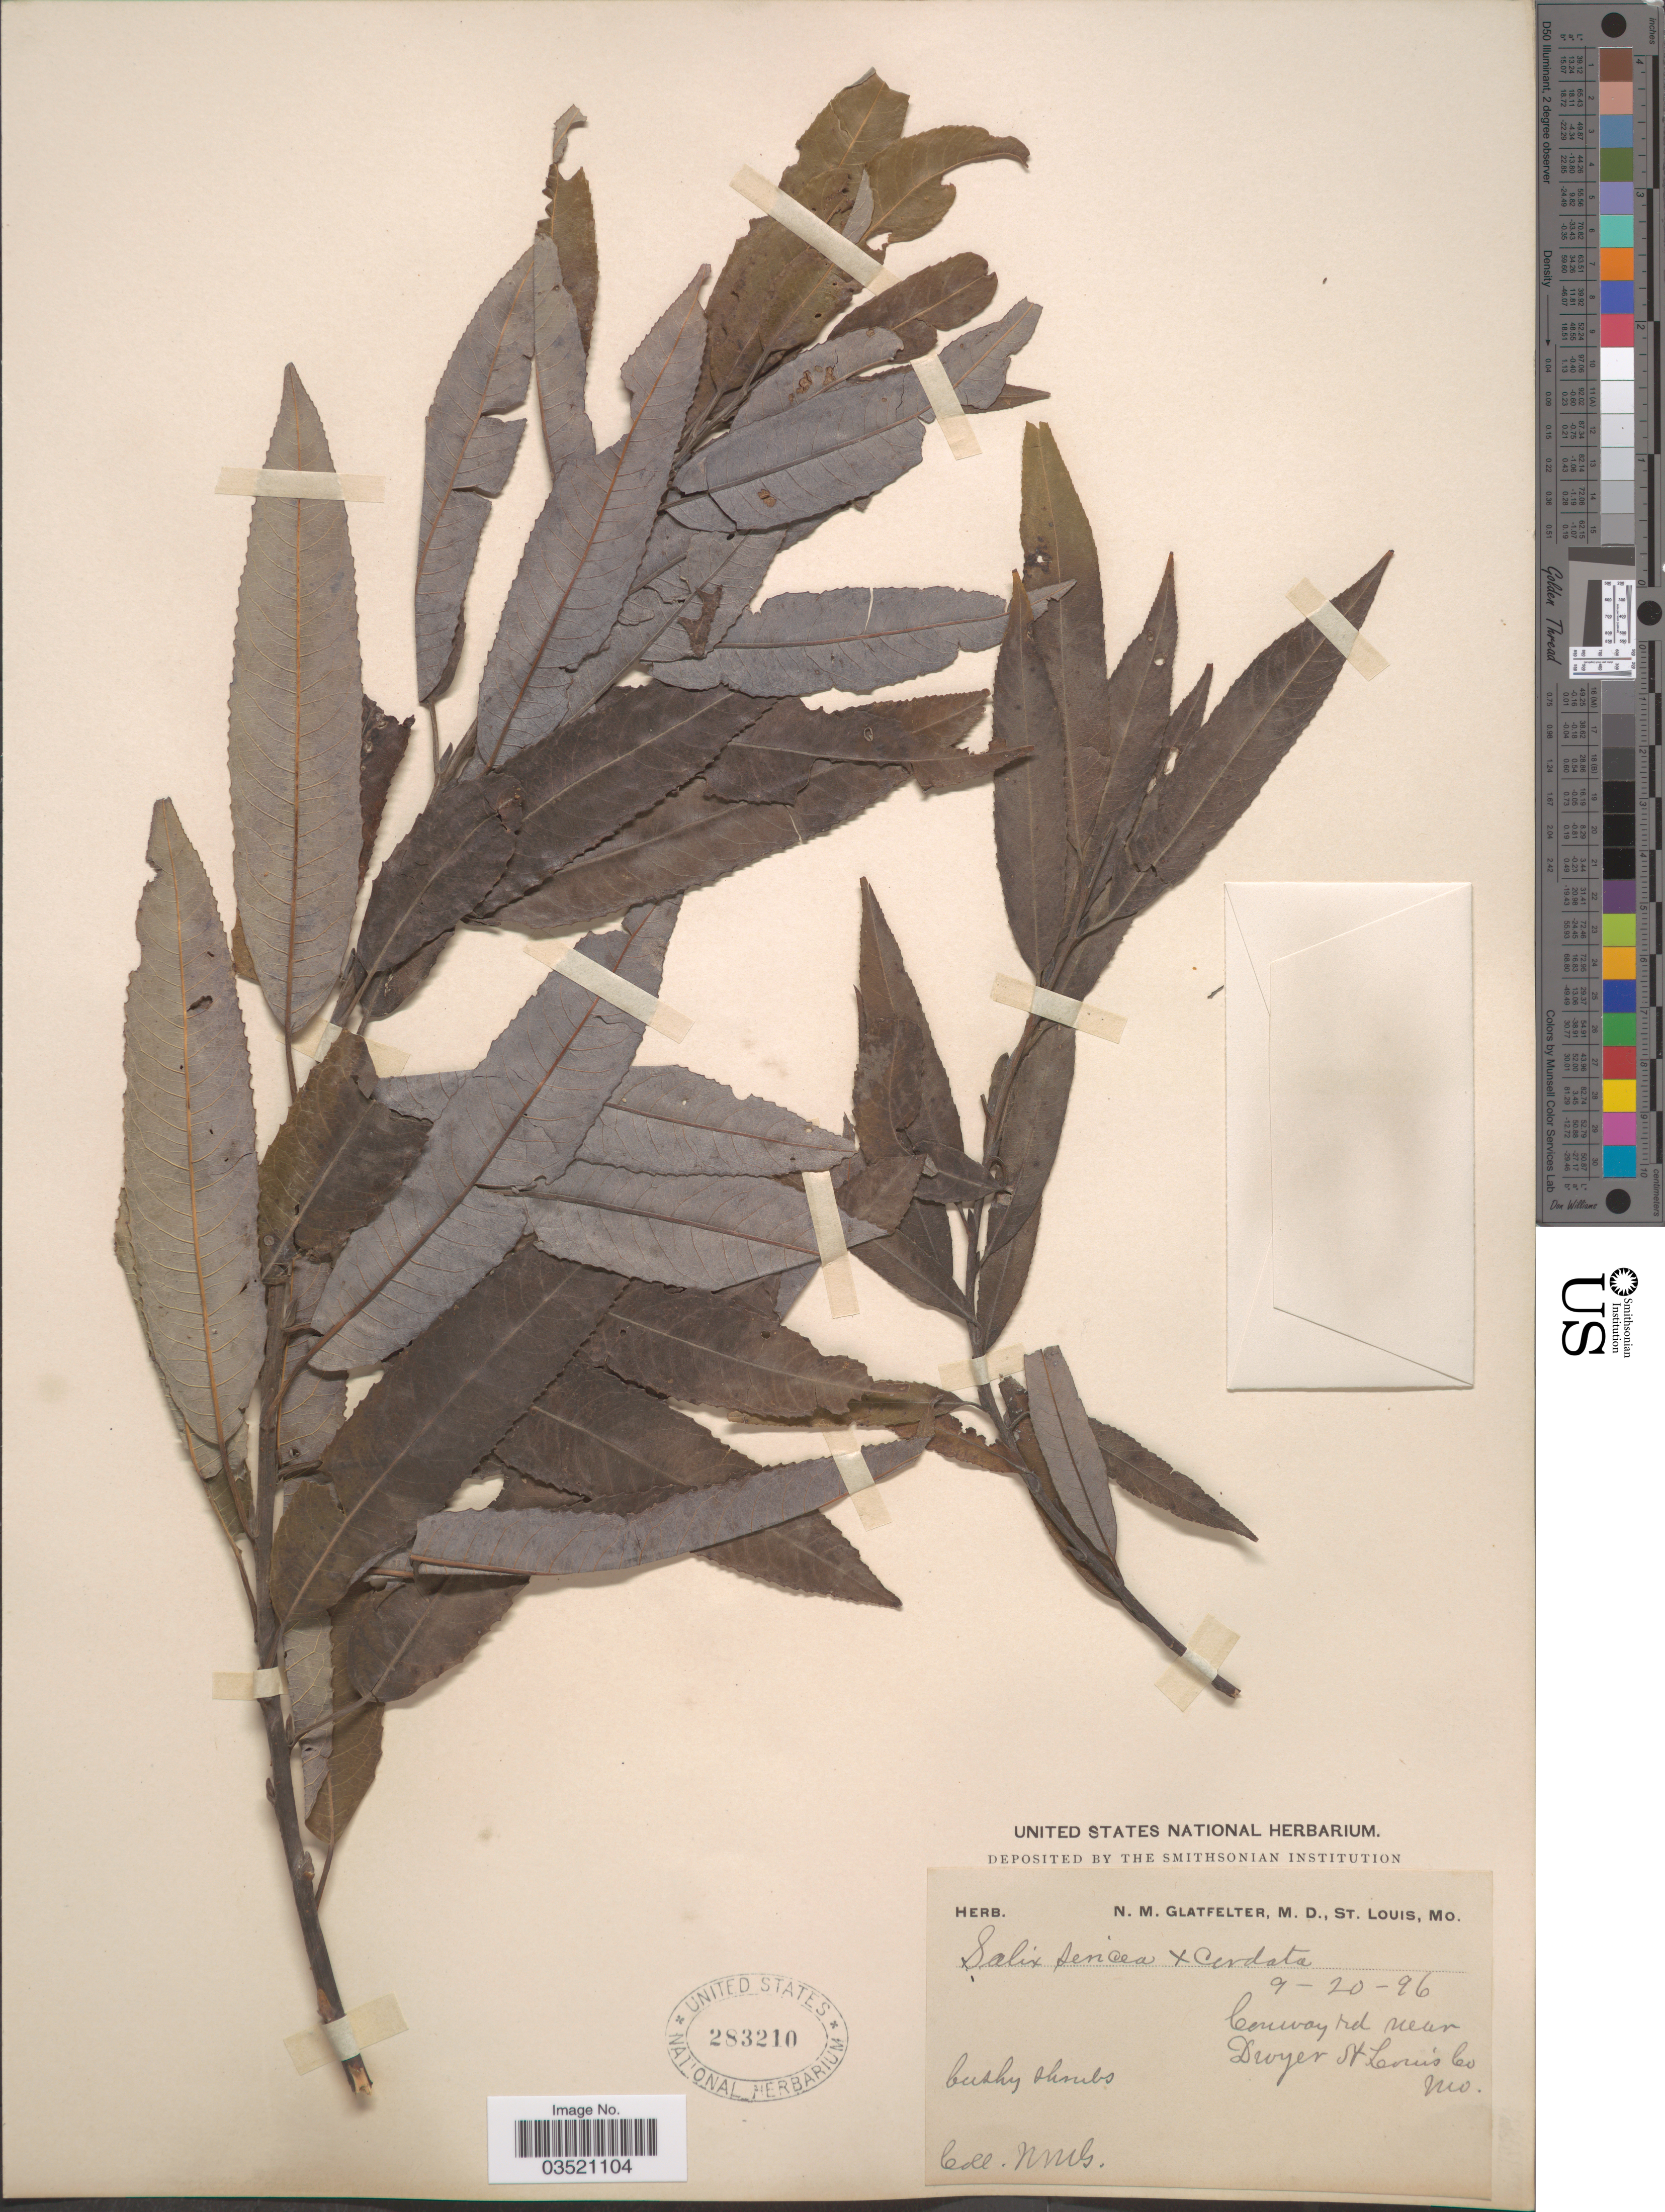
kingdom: Plantae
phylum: Tracheophyta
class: Magnoliopsida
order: Malpighiales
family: Salicaceae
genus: Salix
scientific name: Salix sericea x S. cordata Michx.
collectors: N. M. Glatfelter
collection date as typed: Transcribed d/m/y: 20/9/96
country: United States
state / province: Missouri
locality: Conway rd near Dwyer, St Louis Co.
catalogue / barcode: US 283210